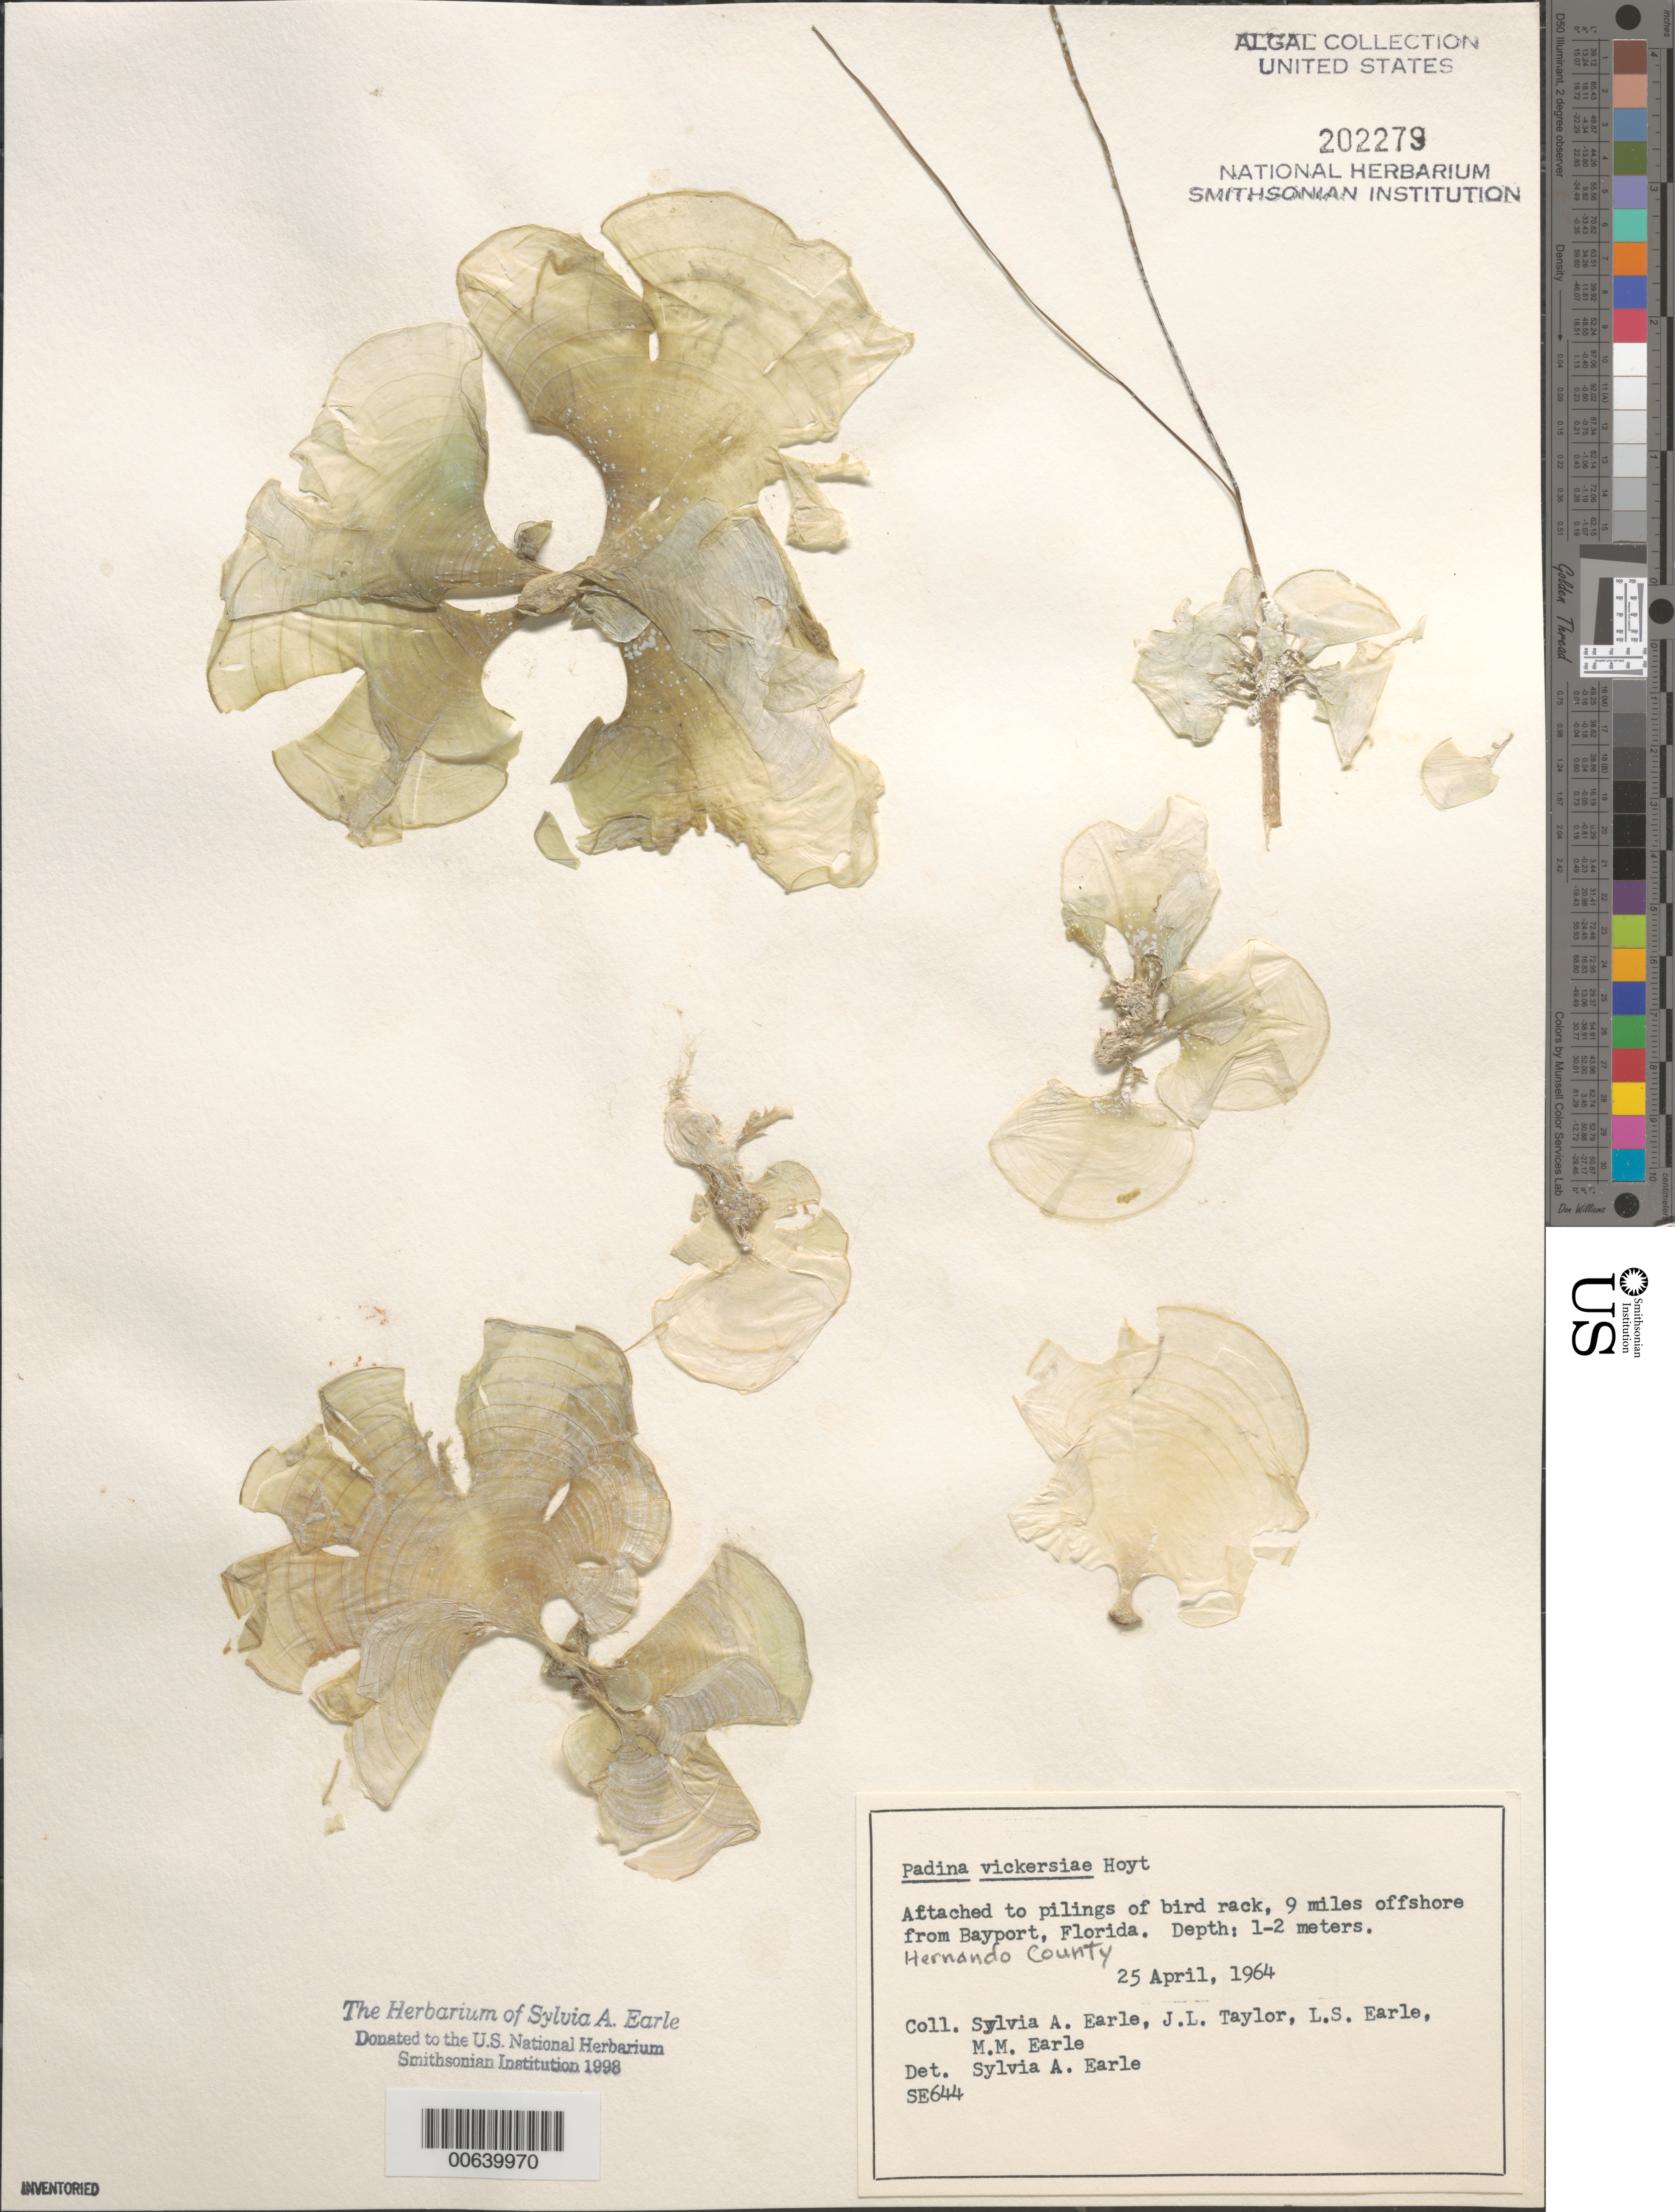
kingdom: Chromista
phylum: Ochrophyta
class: Phaeophyceae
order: Dictyotales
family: Dictyotaceae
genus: Padina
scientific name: Padina gymnospora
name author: (Kütz.) O.G. Sond.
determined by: Algae name updating Project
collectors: S. A. Earle, J. L. Taylor, L. Earle & M. Earle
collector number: SE 644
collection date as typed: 25 Apr 1964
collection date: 1964-04-25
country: United States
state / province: Florida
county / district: Hernando County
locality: Bird rack 9 miles off (west from) Bayport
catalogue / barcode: US 202279